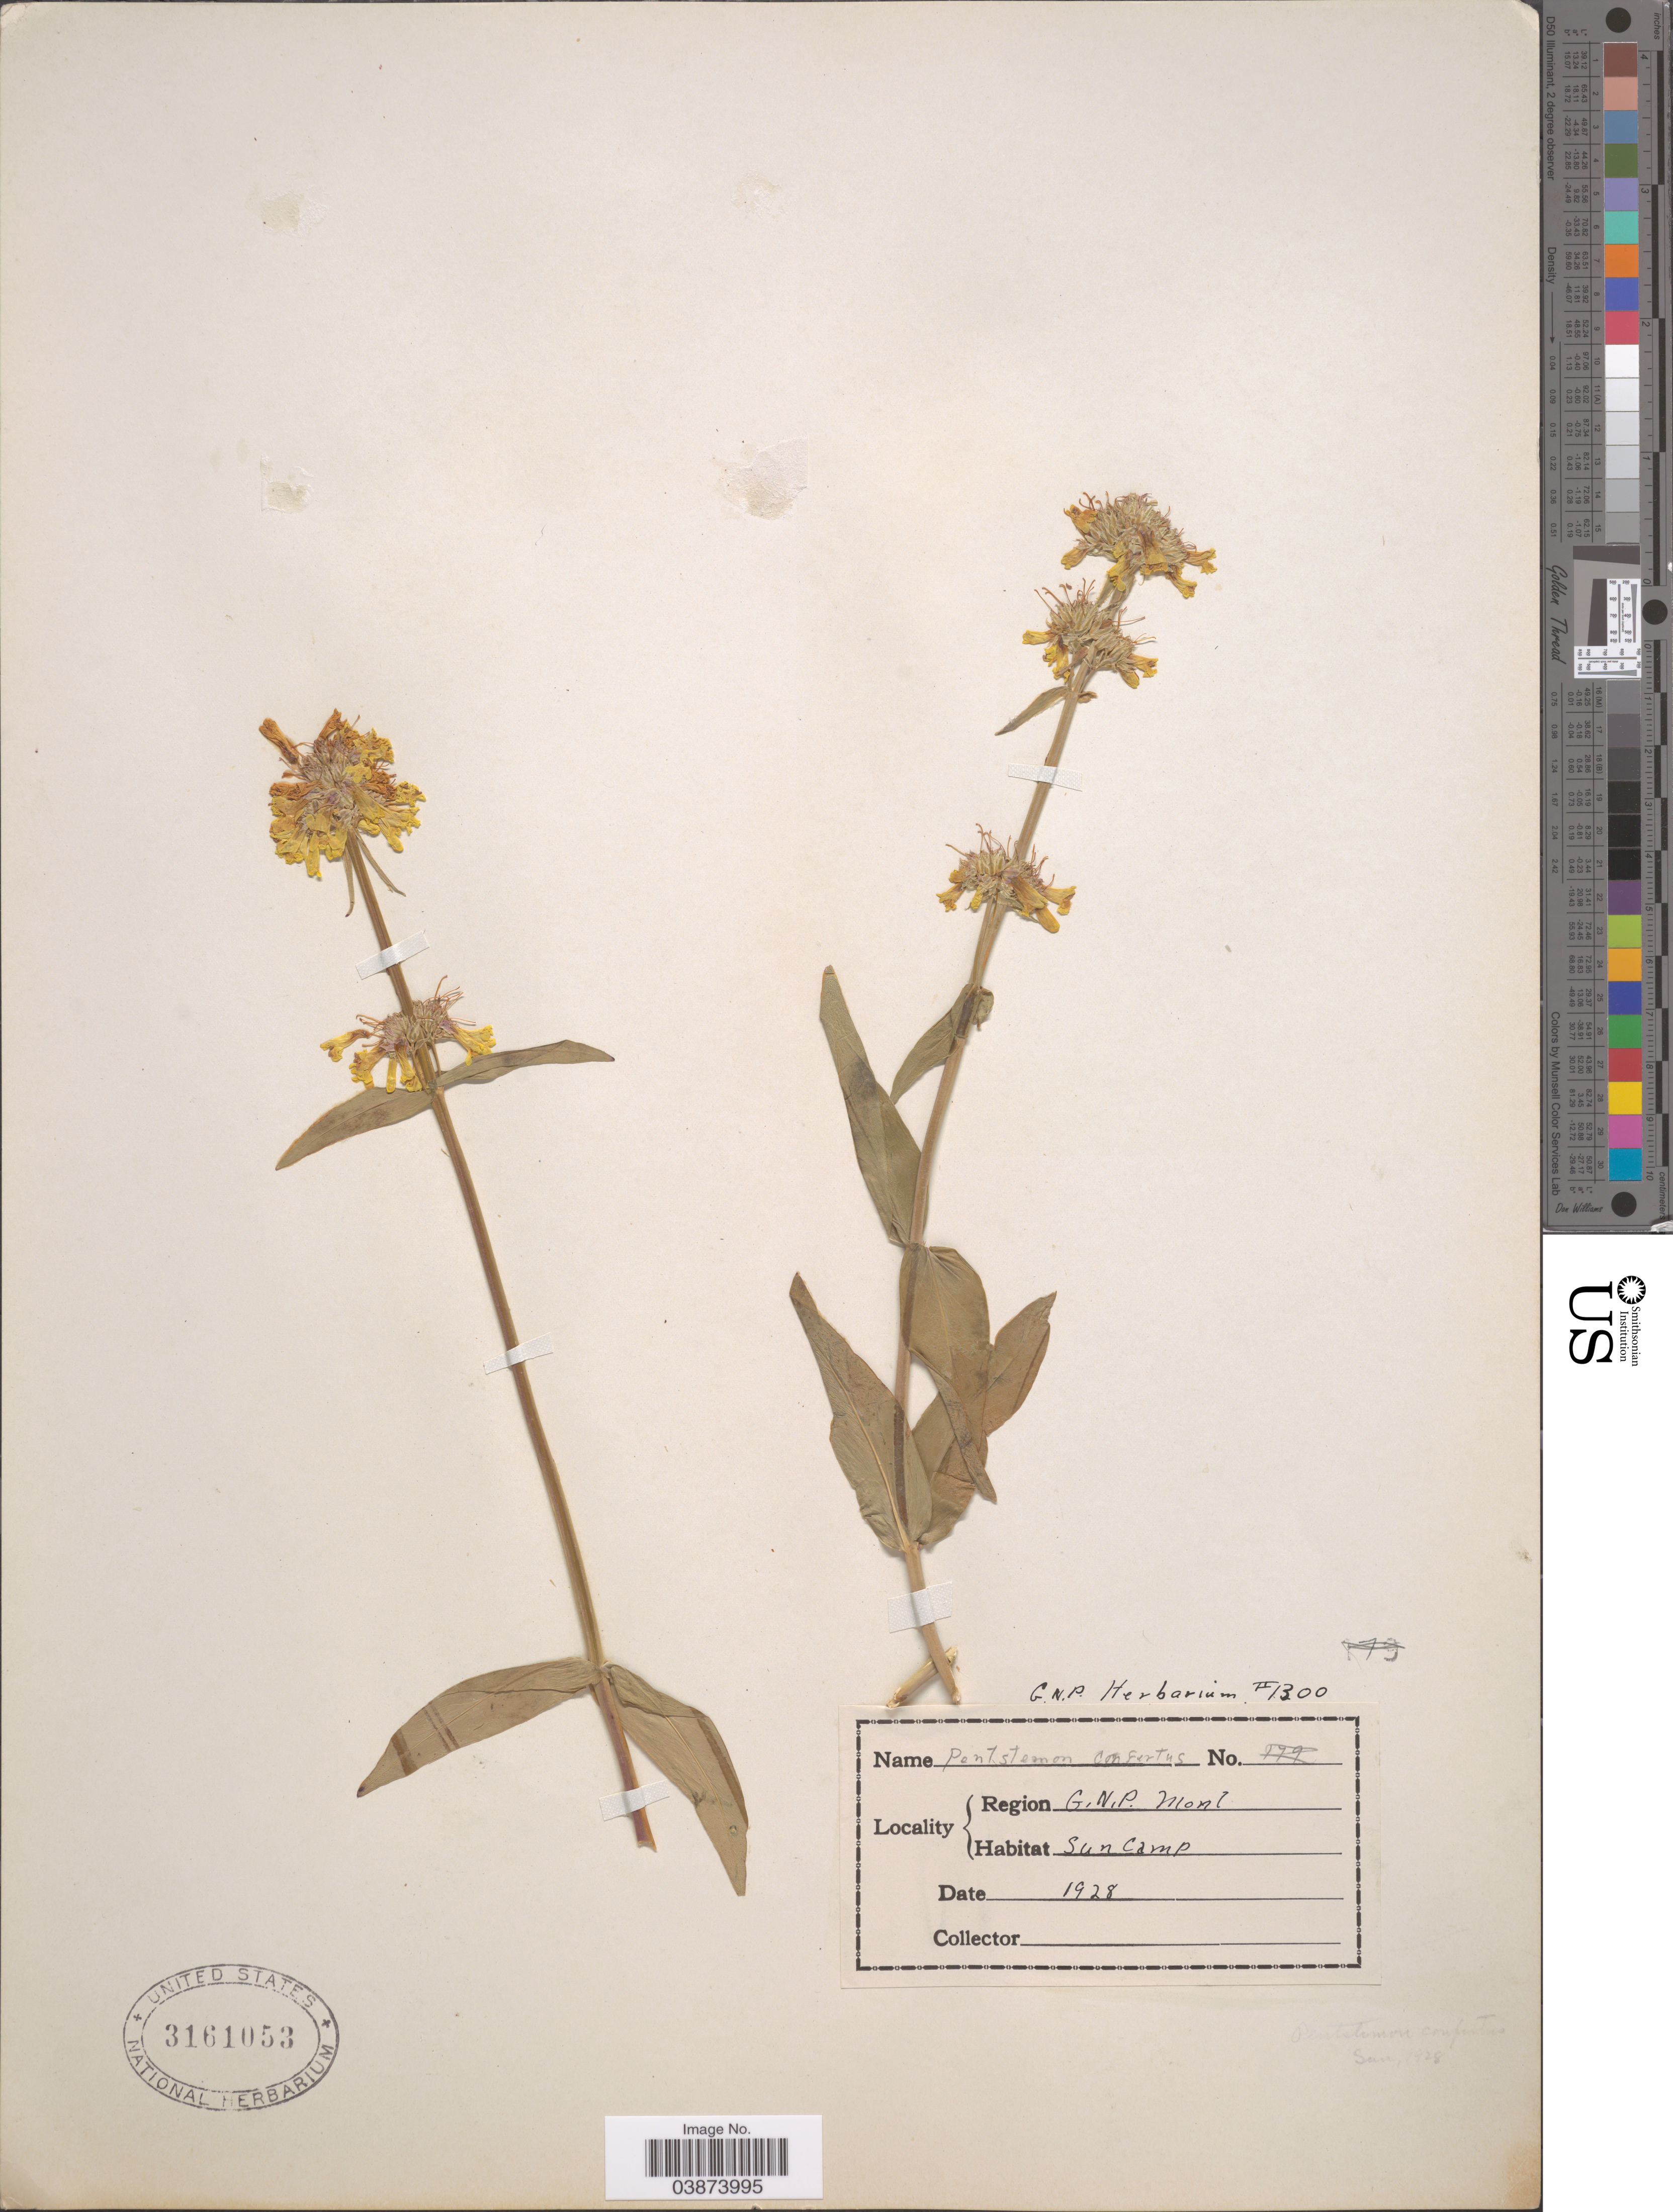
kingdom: Plantae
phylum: Tracheophyta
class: Magnoliopsida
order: Lamiales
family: Plantaginaceae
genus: Penstemon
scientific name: Penstemon confertus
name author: Douglas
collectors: ex herb. G. N. P.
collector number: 1300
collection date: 1928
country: United States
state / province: Montana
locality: Region. G.N.P. Sun Camp.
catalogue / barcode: US 3161053